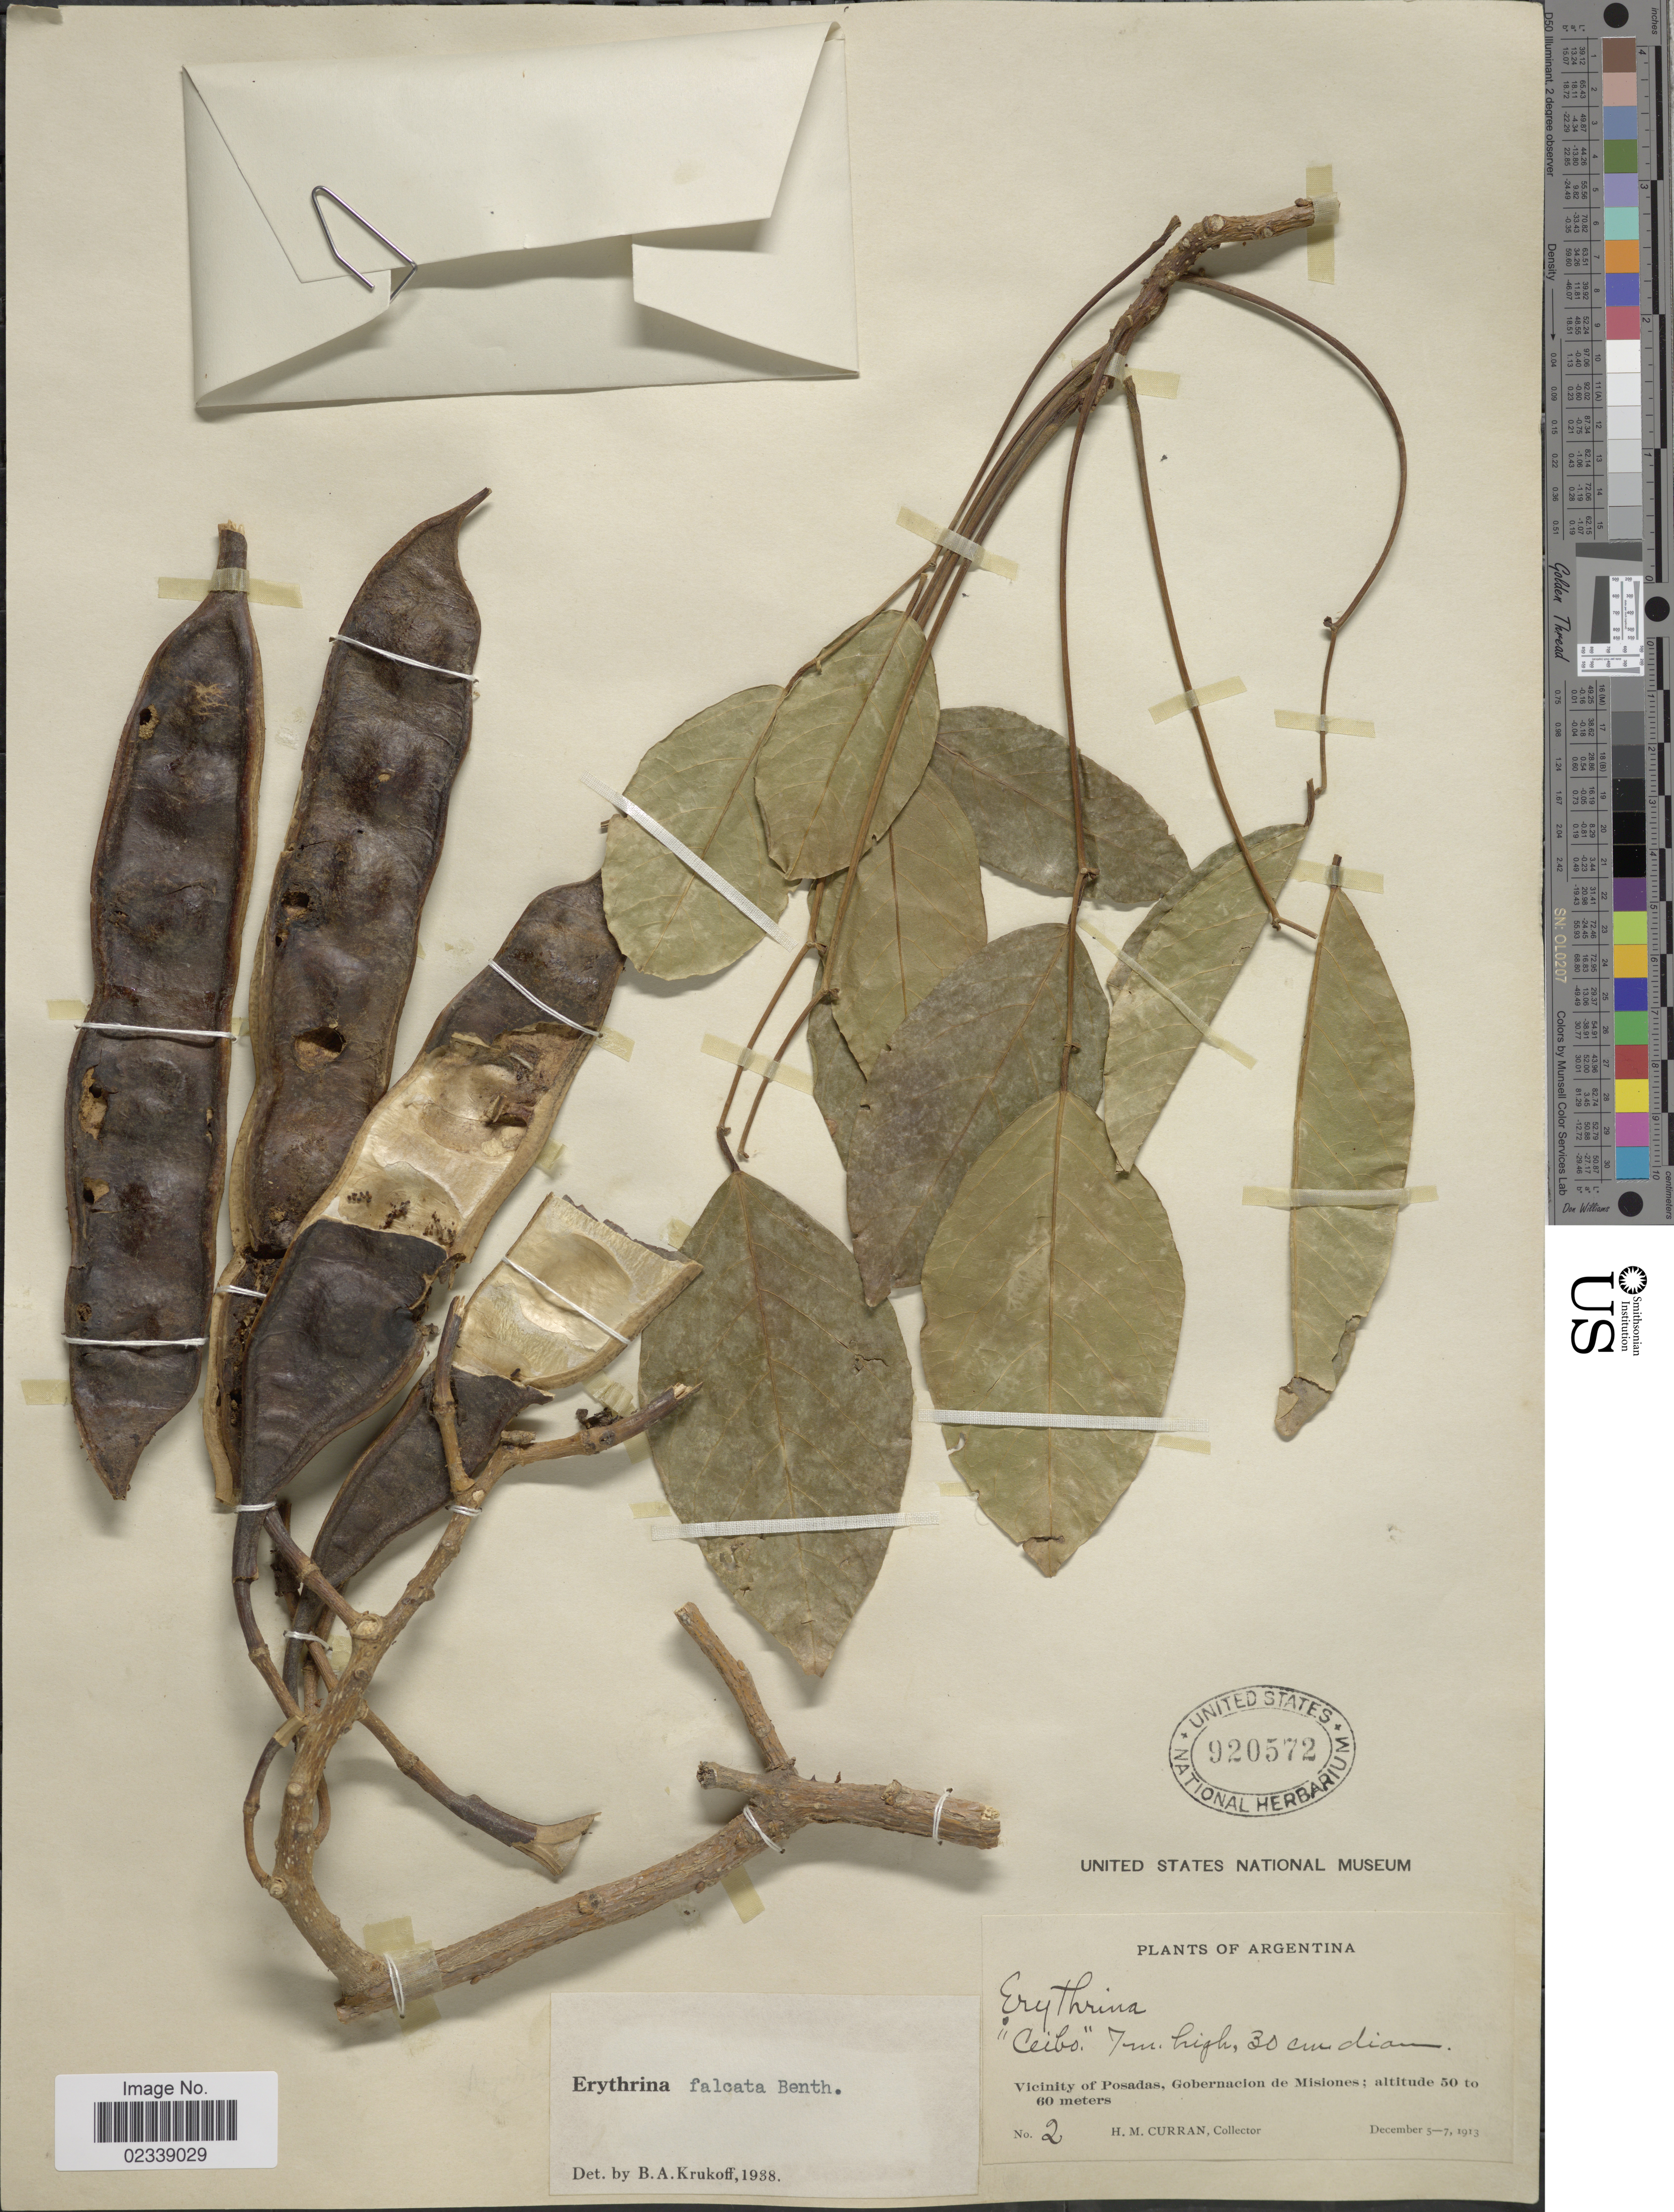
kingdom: Plantae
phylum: Tracheophyta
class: Magnoliopsida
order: Fabales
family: Fabaceae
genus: Erythrina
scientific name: Erythrina falcata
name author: Benth.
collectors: H. M. Curran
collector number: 2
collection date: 1913-12-05/1913-12-07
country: Argentina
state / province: Misiones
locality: Vicinity of Posadas, Gobernacion de Misiones.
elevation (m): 50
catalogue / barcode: US 920572